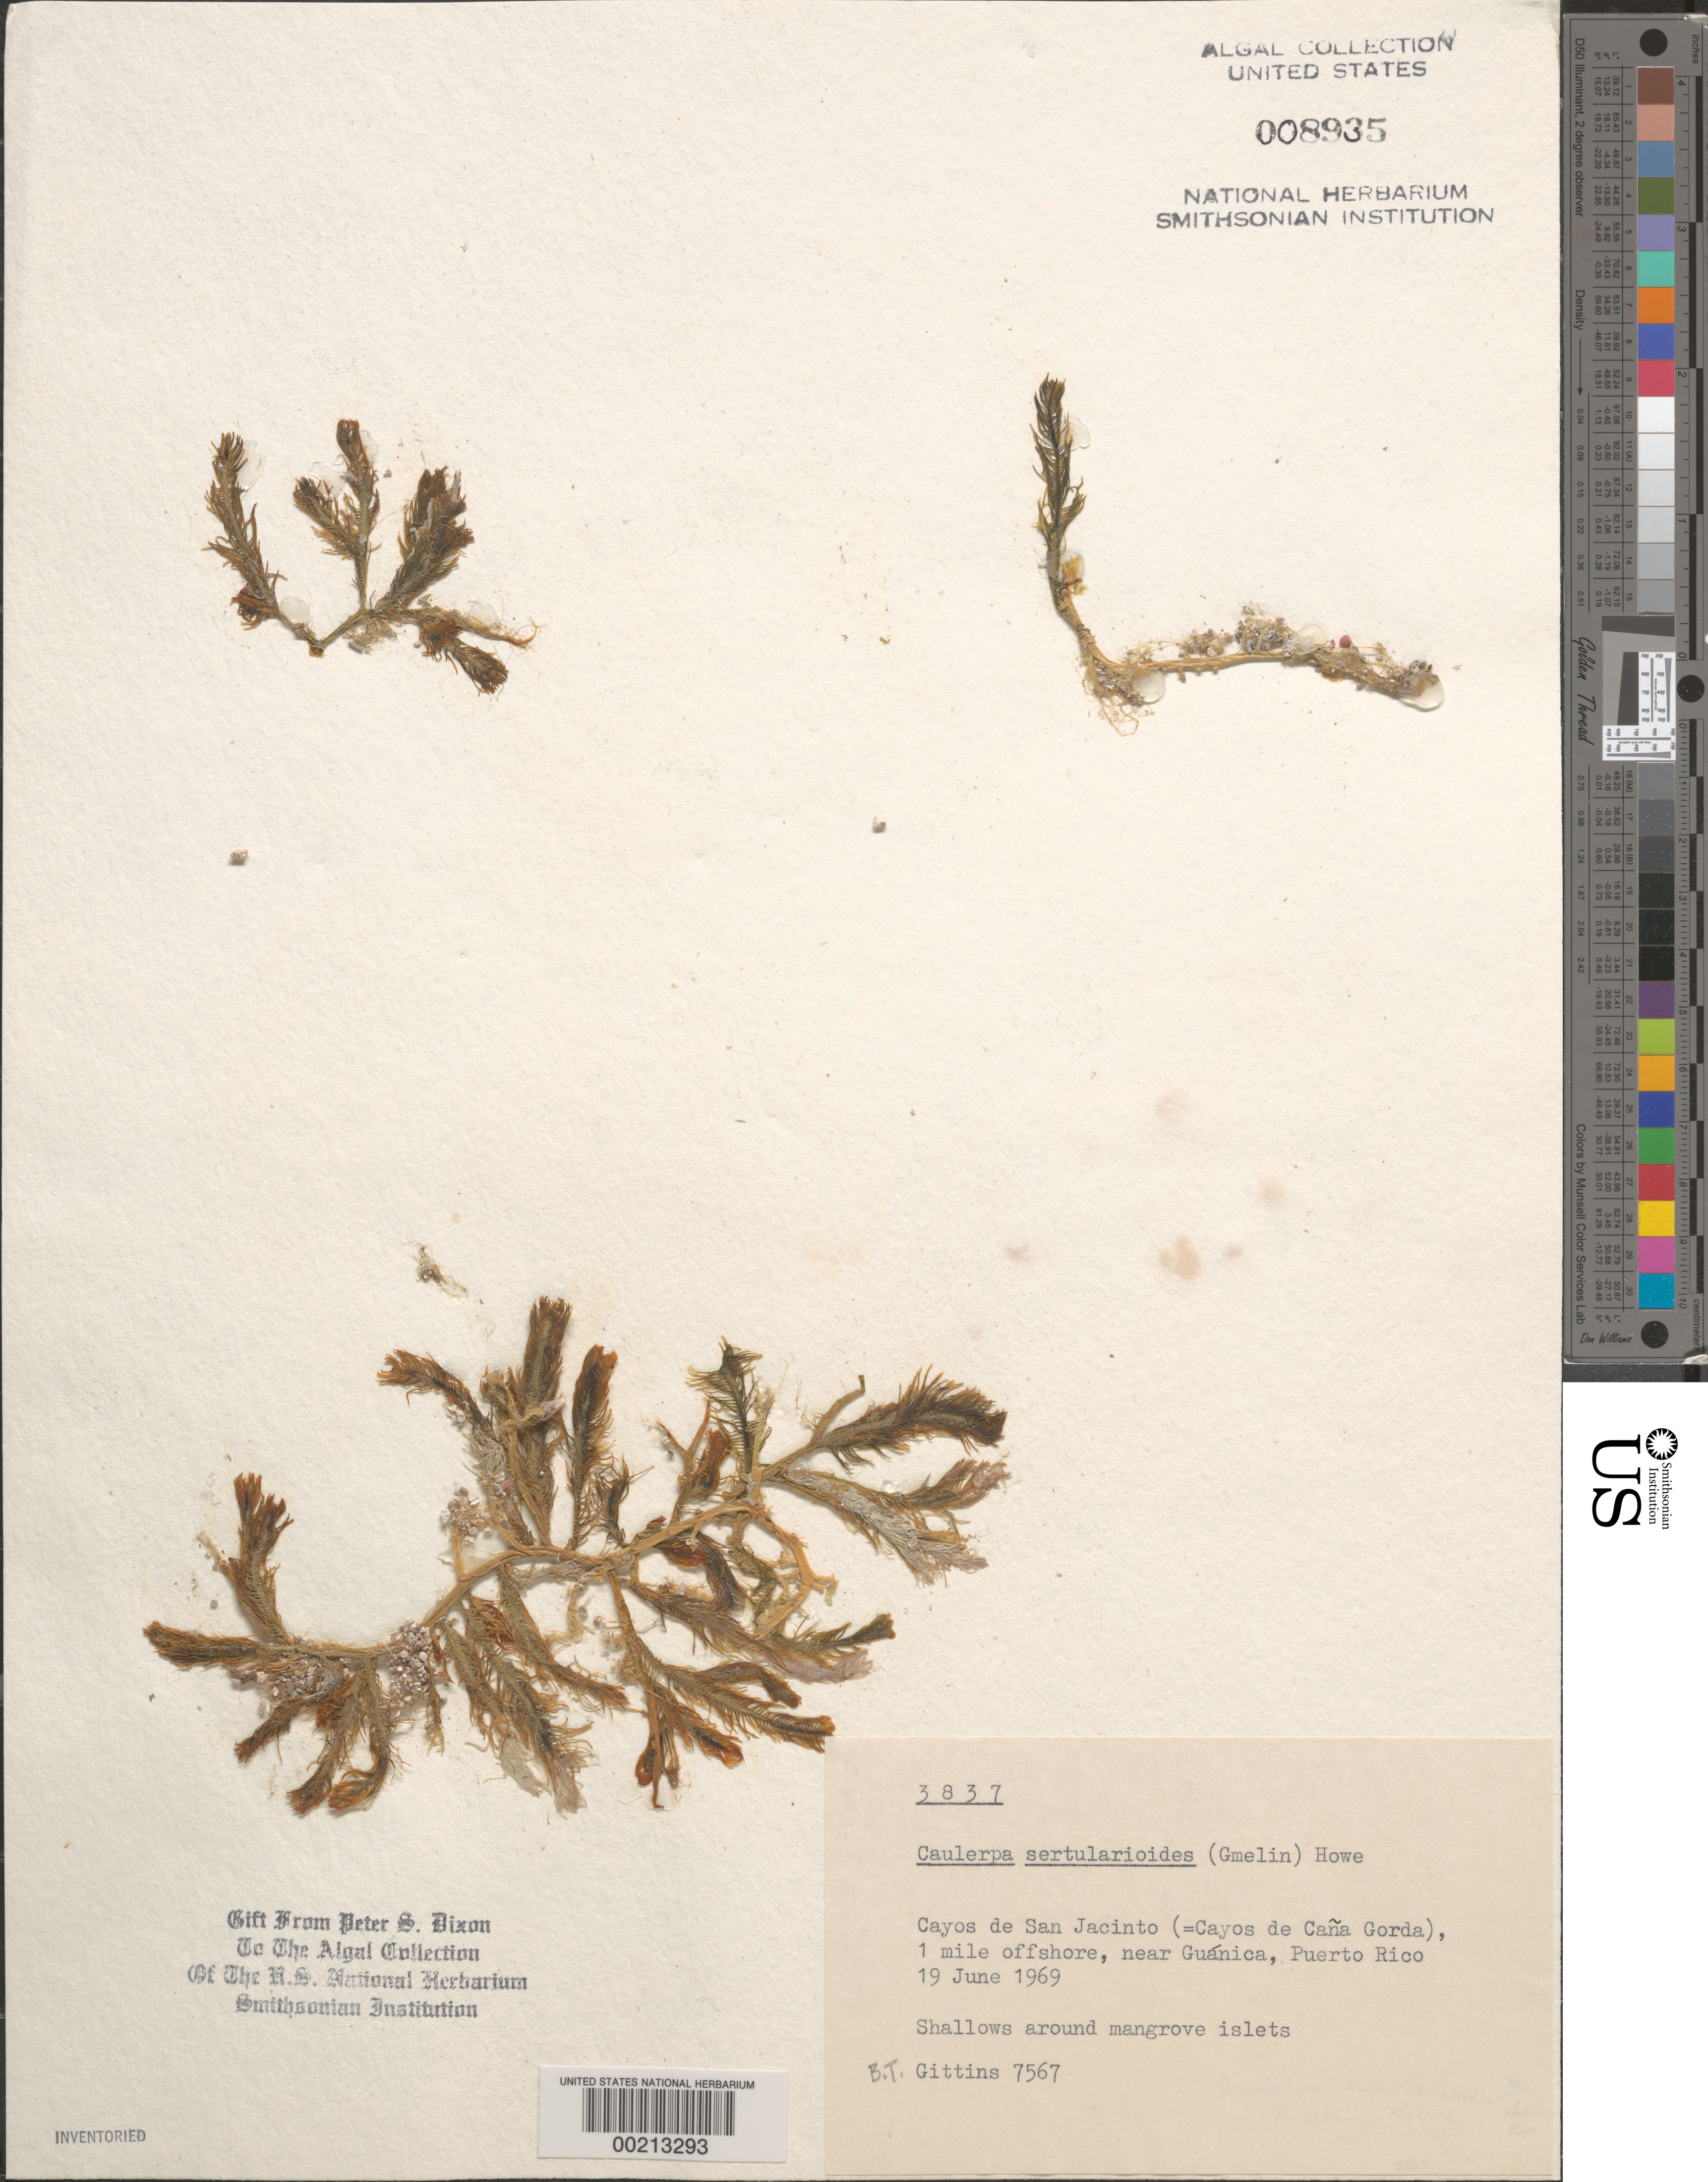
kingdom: Plantae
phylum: Chlorophyta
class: Ulvophyceae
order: Bryopsidales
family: Caulerpaceae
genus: Caulerpa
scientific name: Caulerpa sertularioides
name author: (S.G. Gmel.) M. Howe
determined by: Dixon, P. S.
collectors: B. Gittins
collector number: BTG 7567 & PSD 3837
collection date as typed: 19 Jun 1969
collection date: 1969-06-19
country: Puerto Rico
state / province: Guanica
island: Cayos de San Jacinto (Cayos de Cana Gorda)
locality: Near Guanica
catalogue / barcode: US 8935